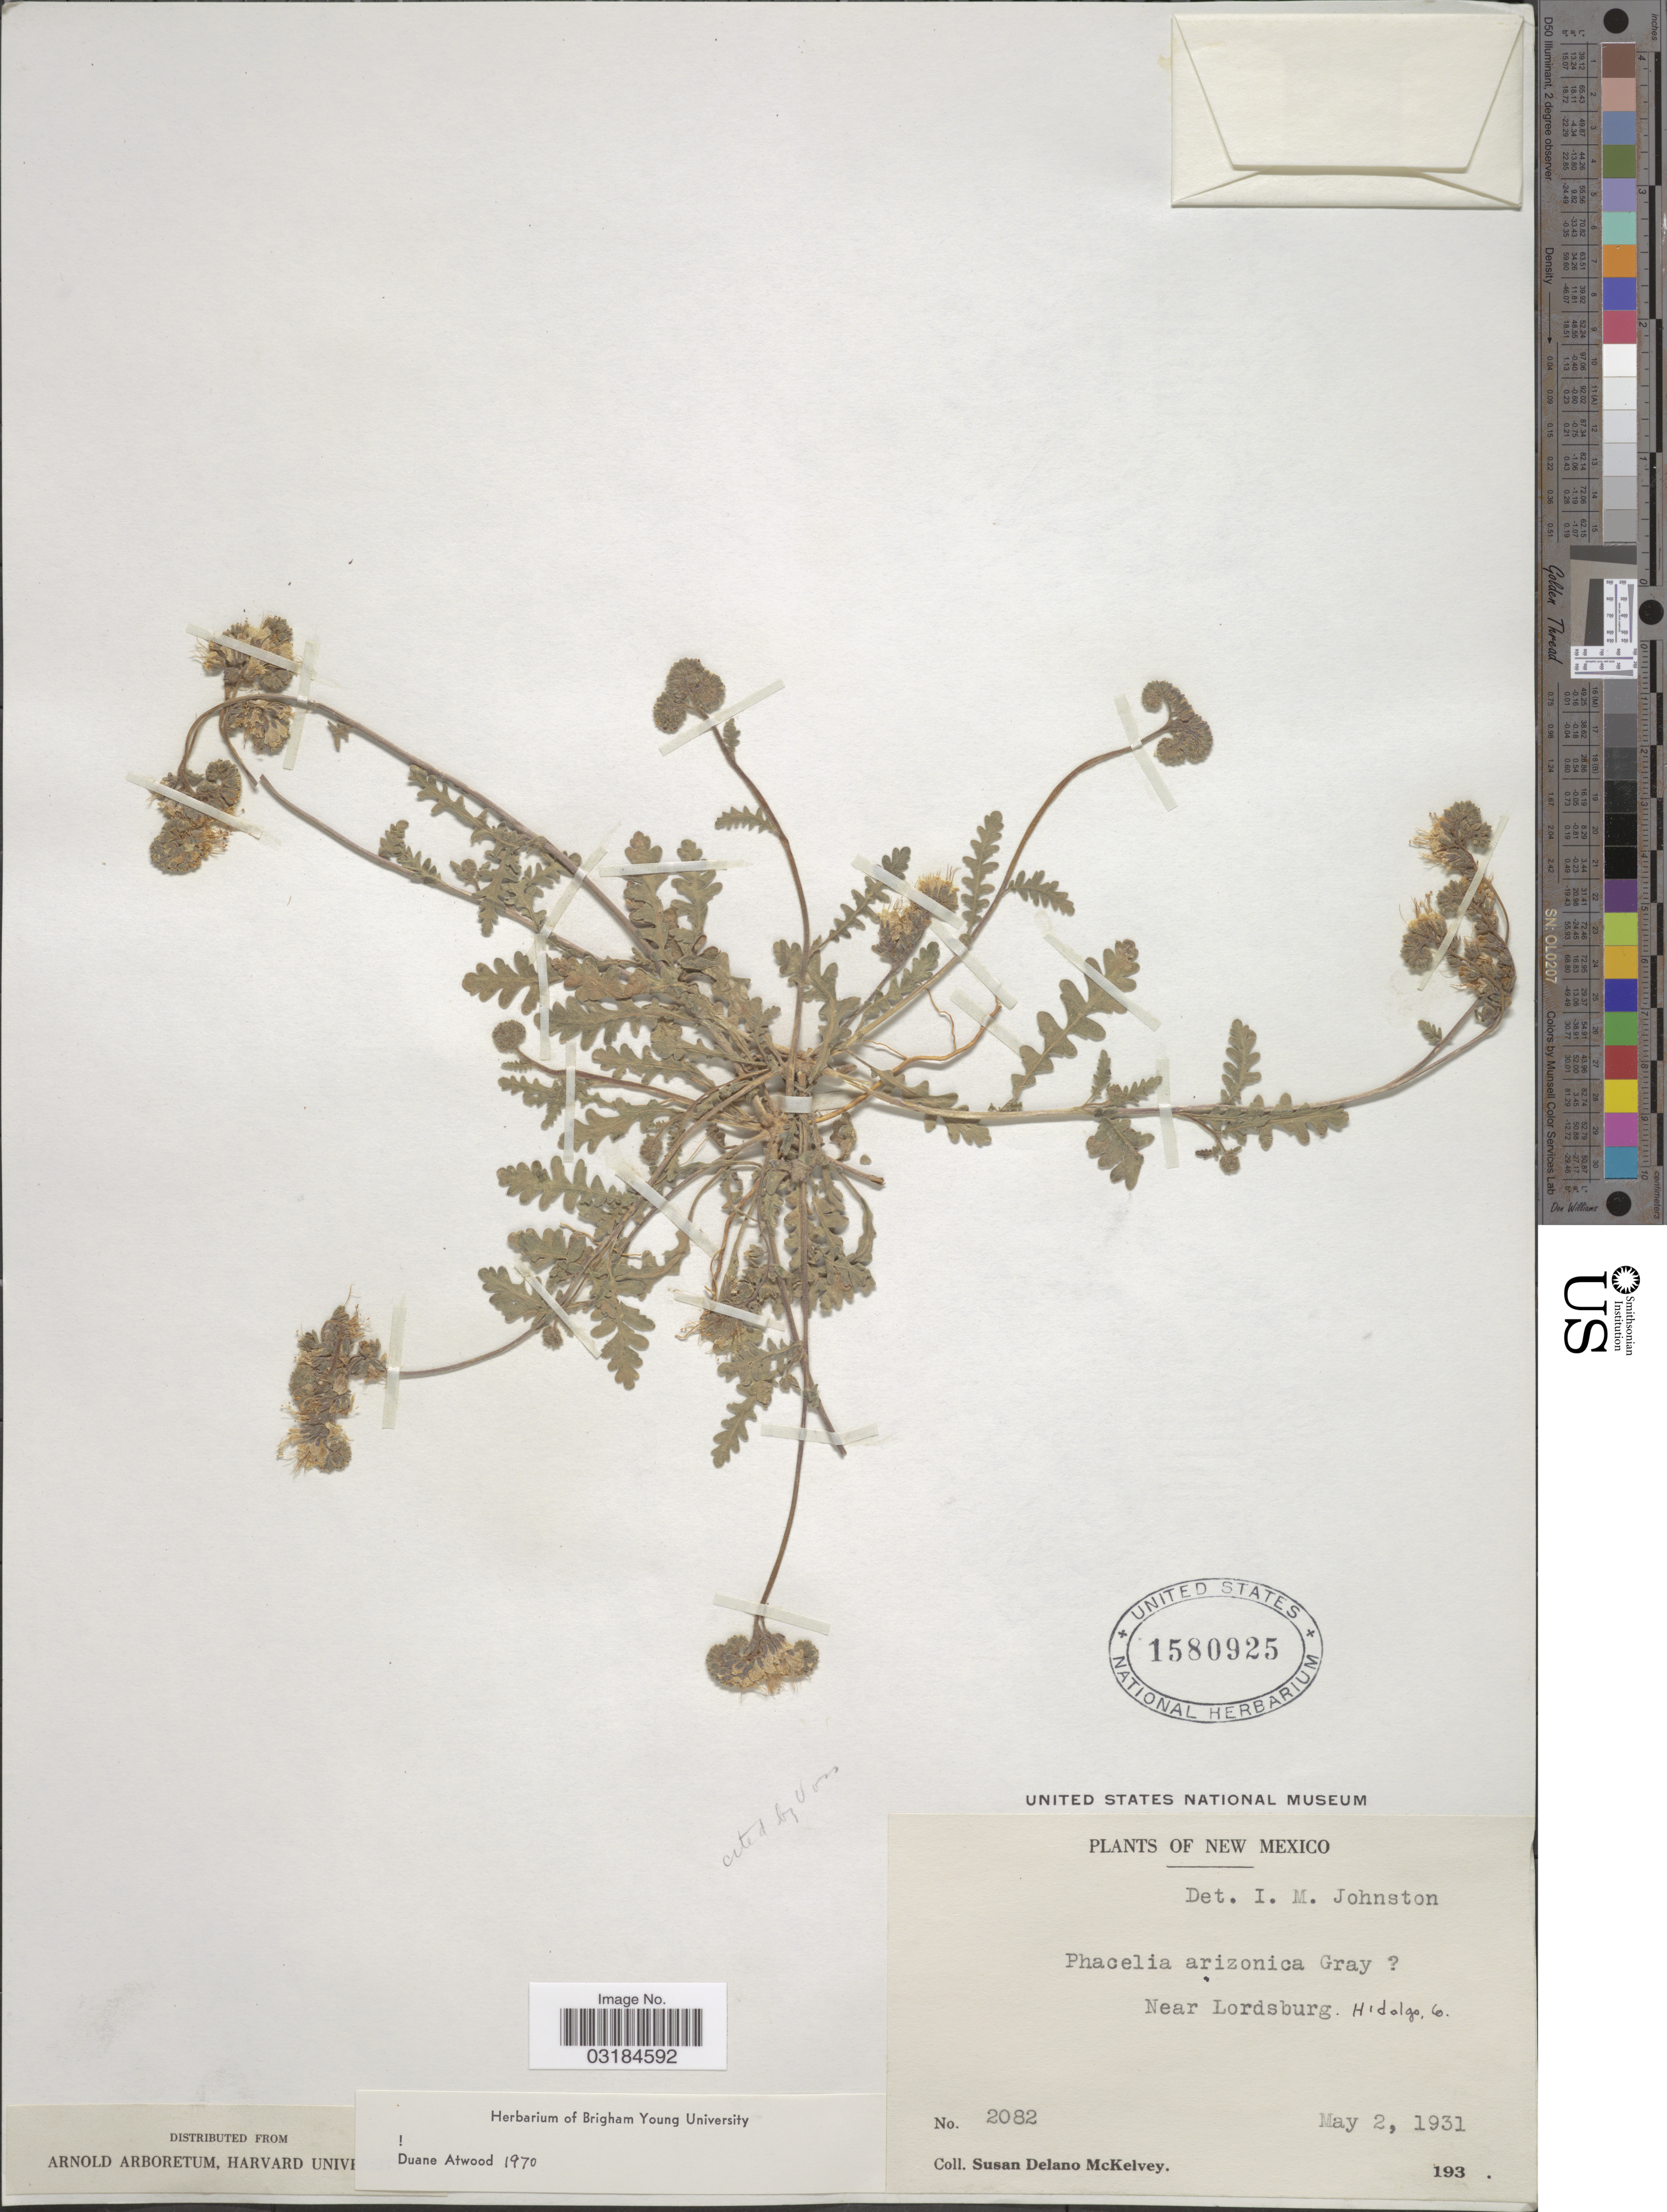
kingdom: Plantae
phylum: Tracheophyta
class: Magnoliopsida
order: Boraginales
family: Hydrophyllaceae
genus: Phacelia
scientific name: Phacelia arizonica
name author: A. Gray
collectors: S. A. McKelvey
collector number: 2082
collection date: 1931-05-02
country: United States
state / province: New Mexico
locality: Near Lordsburg, Hidalgo Co.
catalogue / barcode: US 1580925